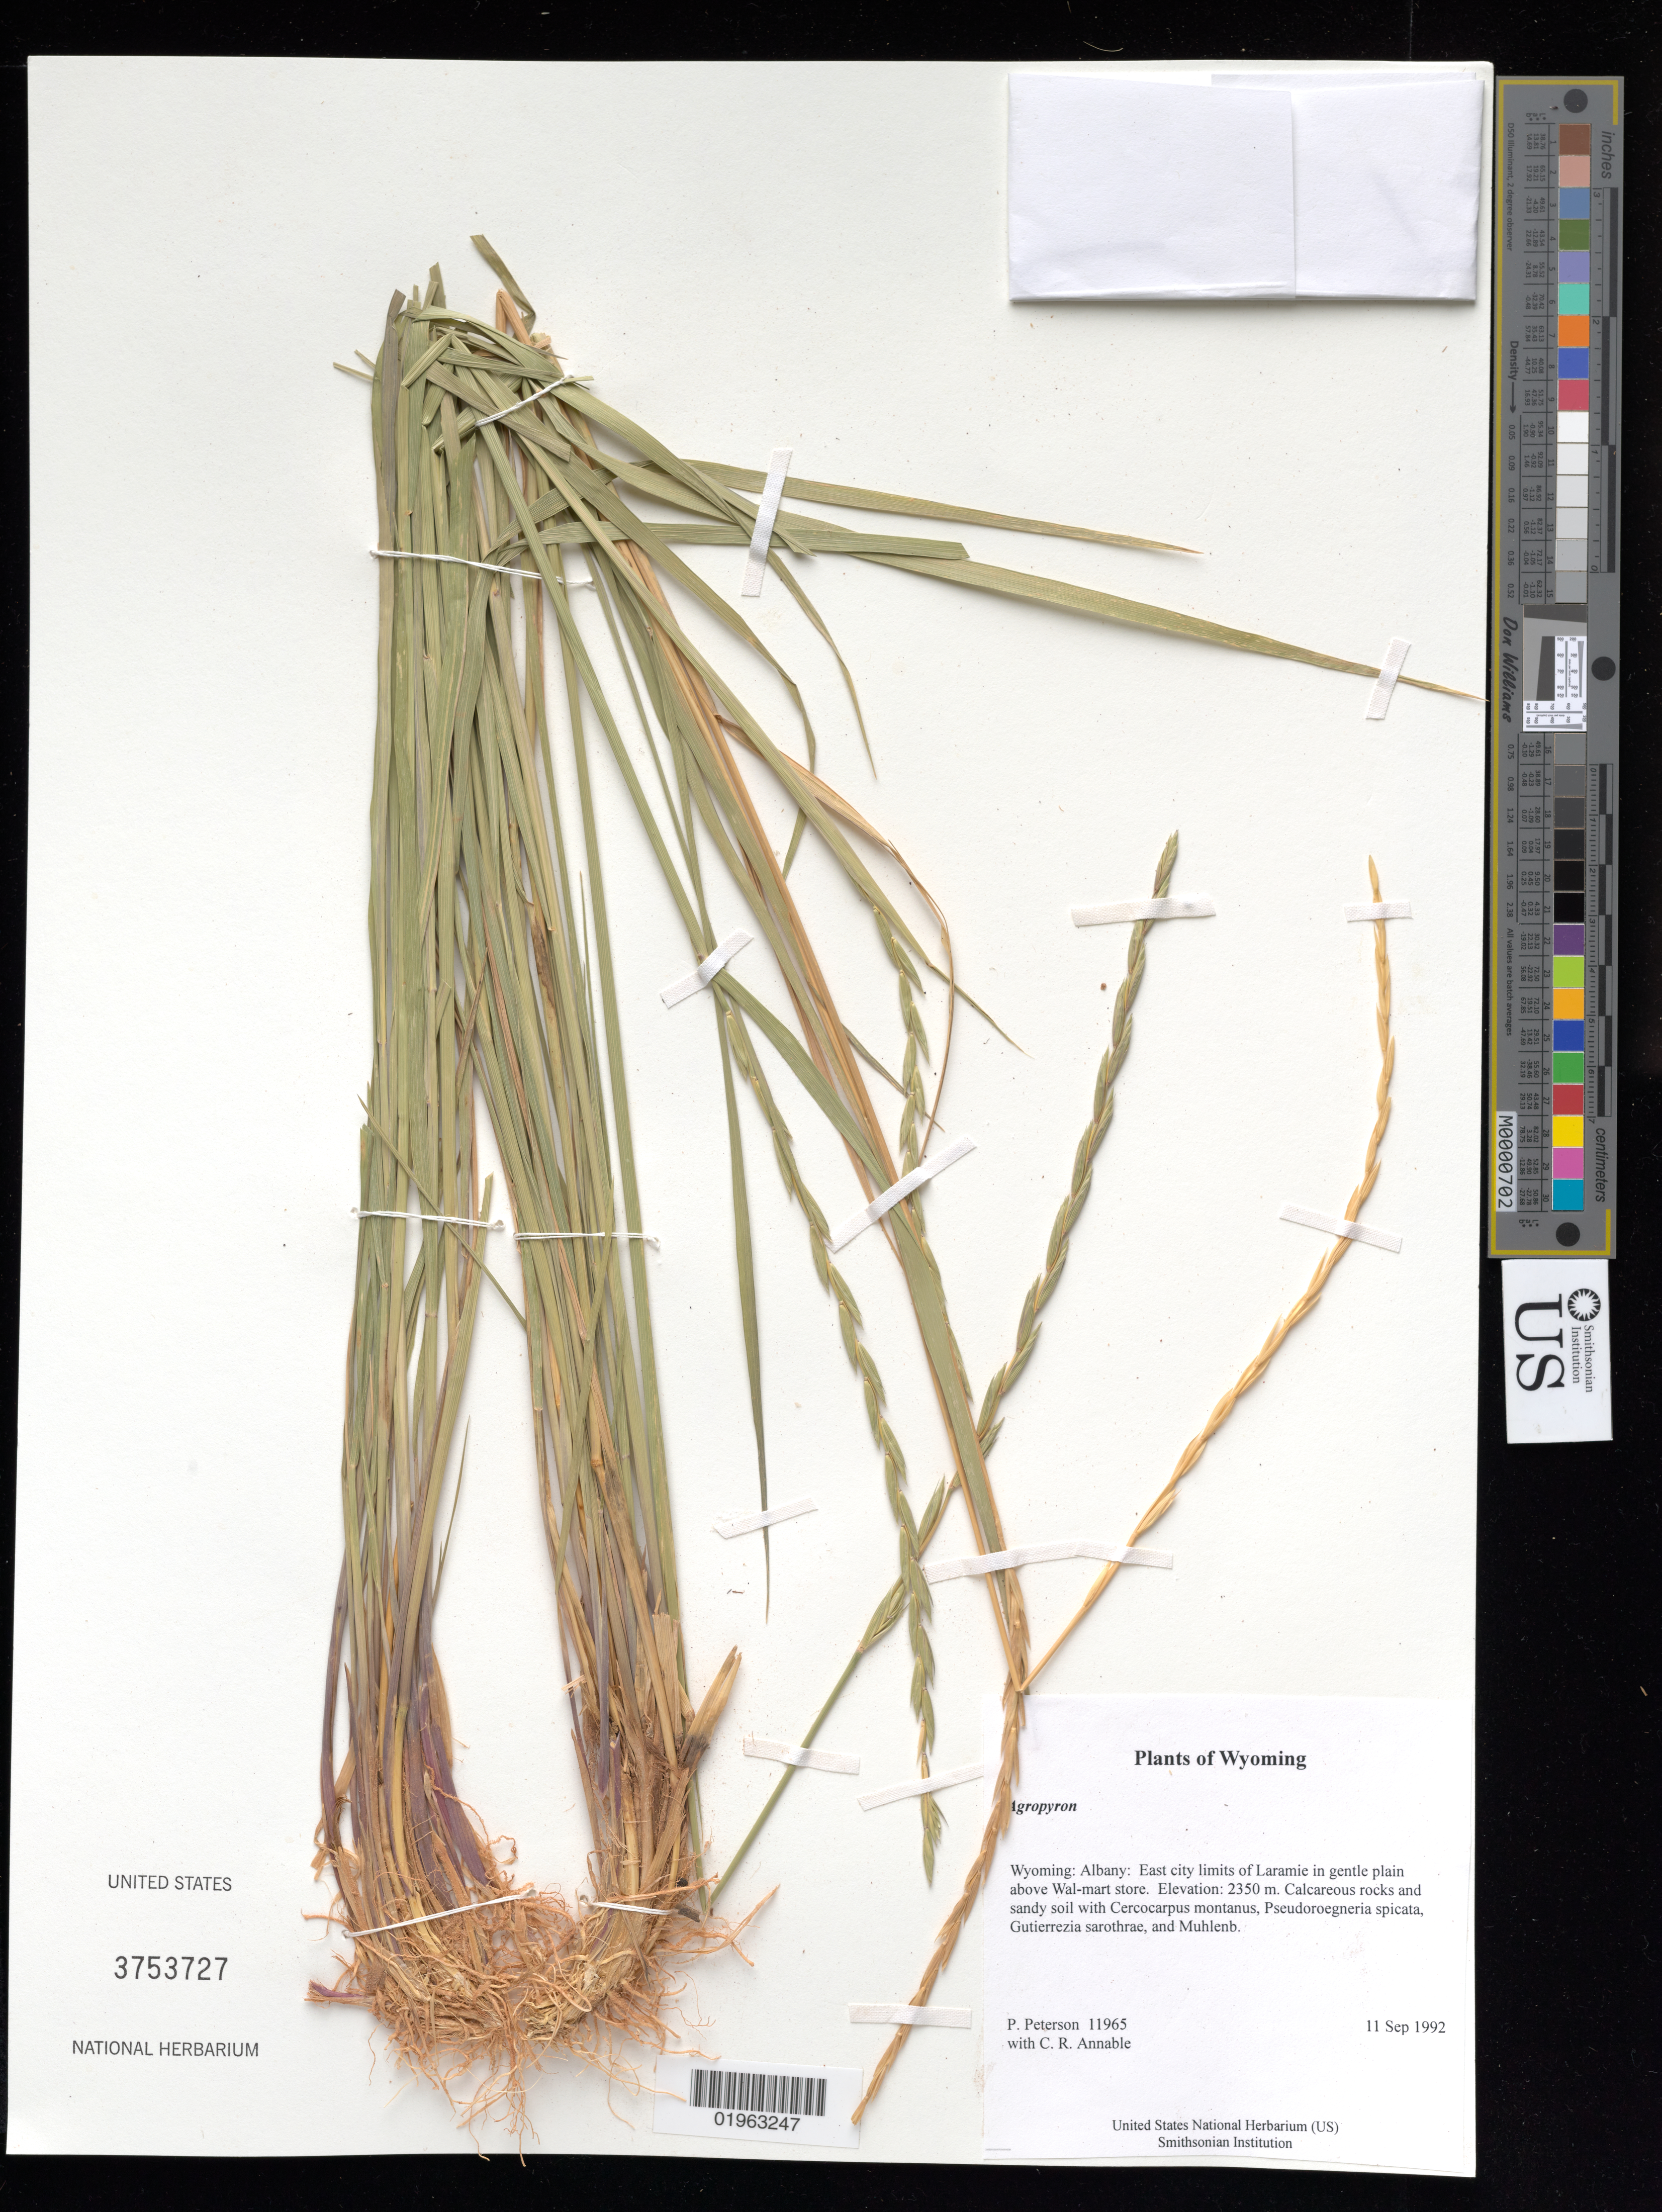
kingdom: Plantae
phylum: Tracheophyta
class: Liliopsida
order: Poales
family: Poaceae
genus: Agropyron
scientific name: Agropyron sp.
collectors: P. M. Peterson & C. R. Annable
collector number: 11965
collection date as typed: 11 Sep 1992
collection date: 1992-09-11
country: United States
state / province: Wyoming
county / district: Albany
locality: East city limits of Laramie in gentle plain above Wal-mart store.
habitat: Calcareous rocks and sandy soil with Cercocarpus montanus, Pseudoroegneria spicata, Gutierrezia sarothrae, and Muhlenb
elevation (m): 2350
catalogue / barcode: US 3753727